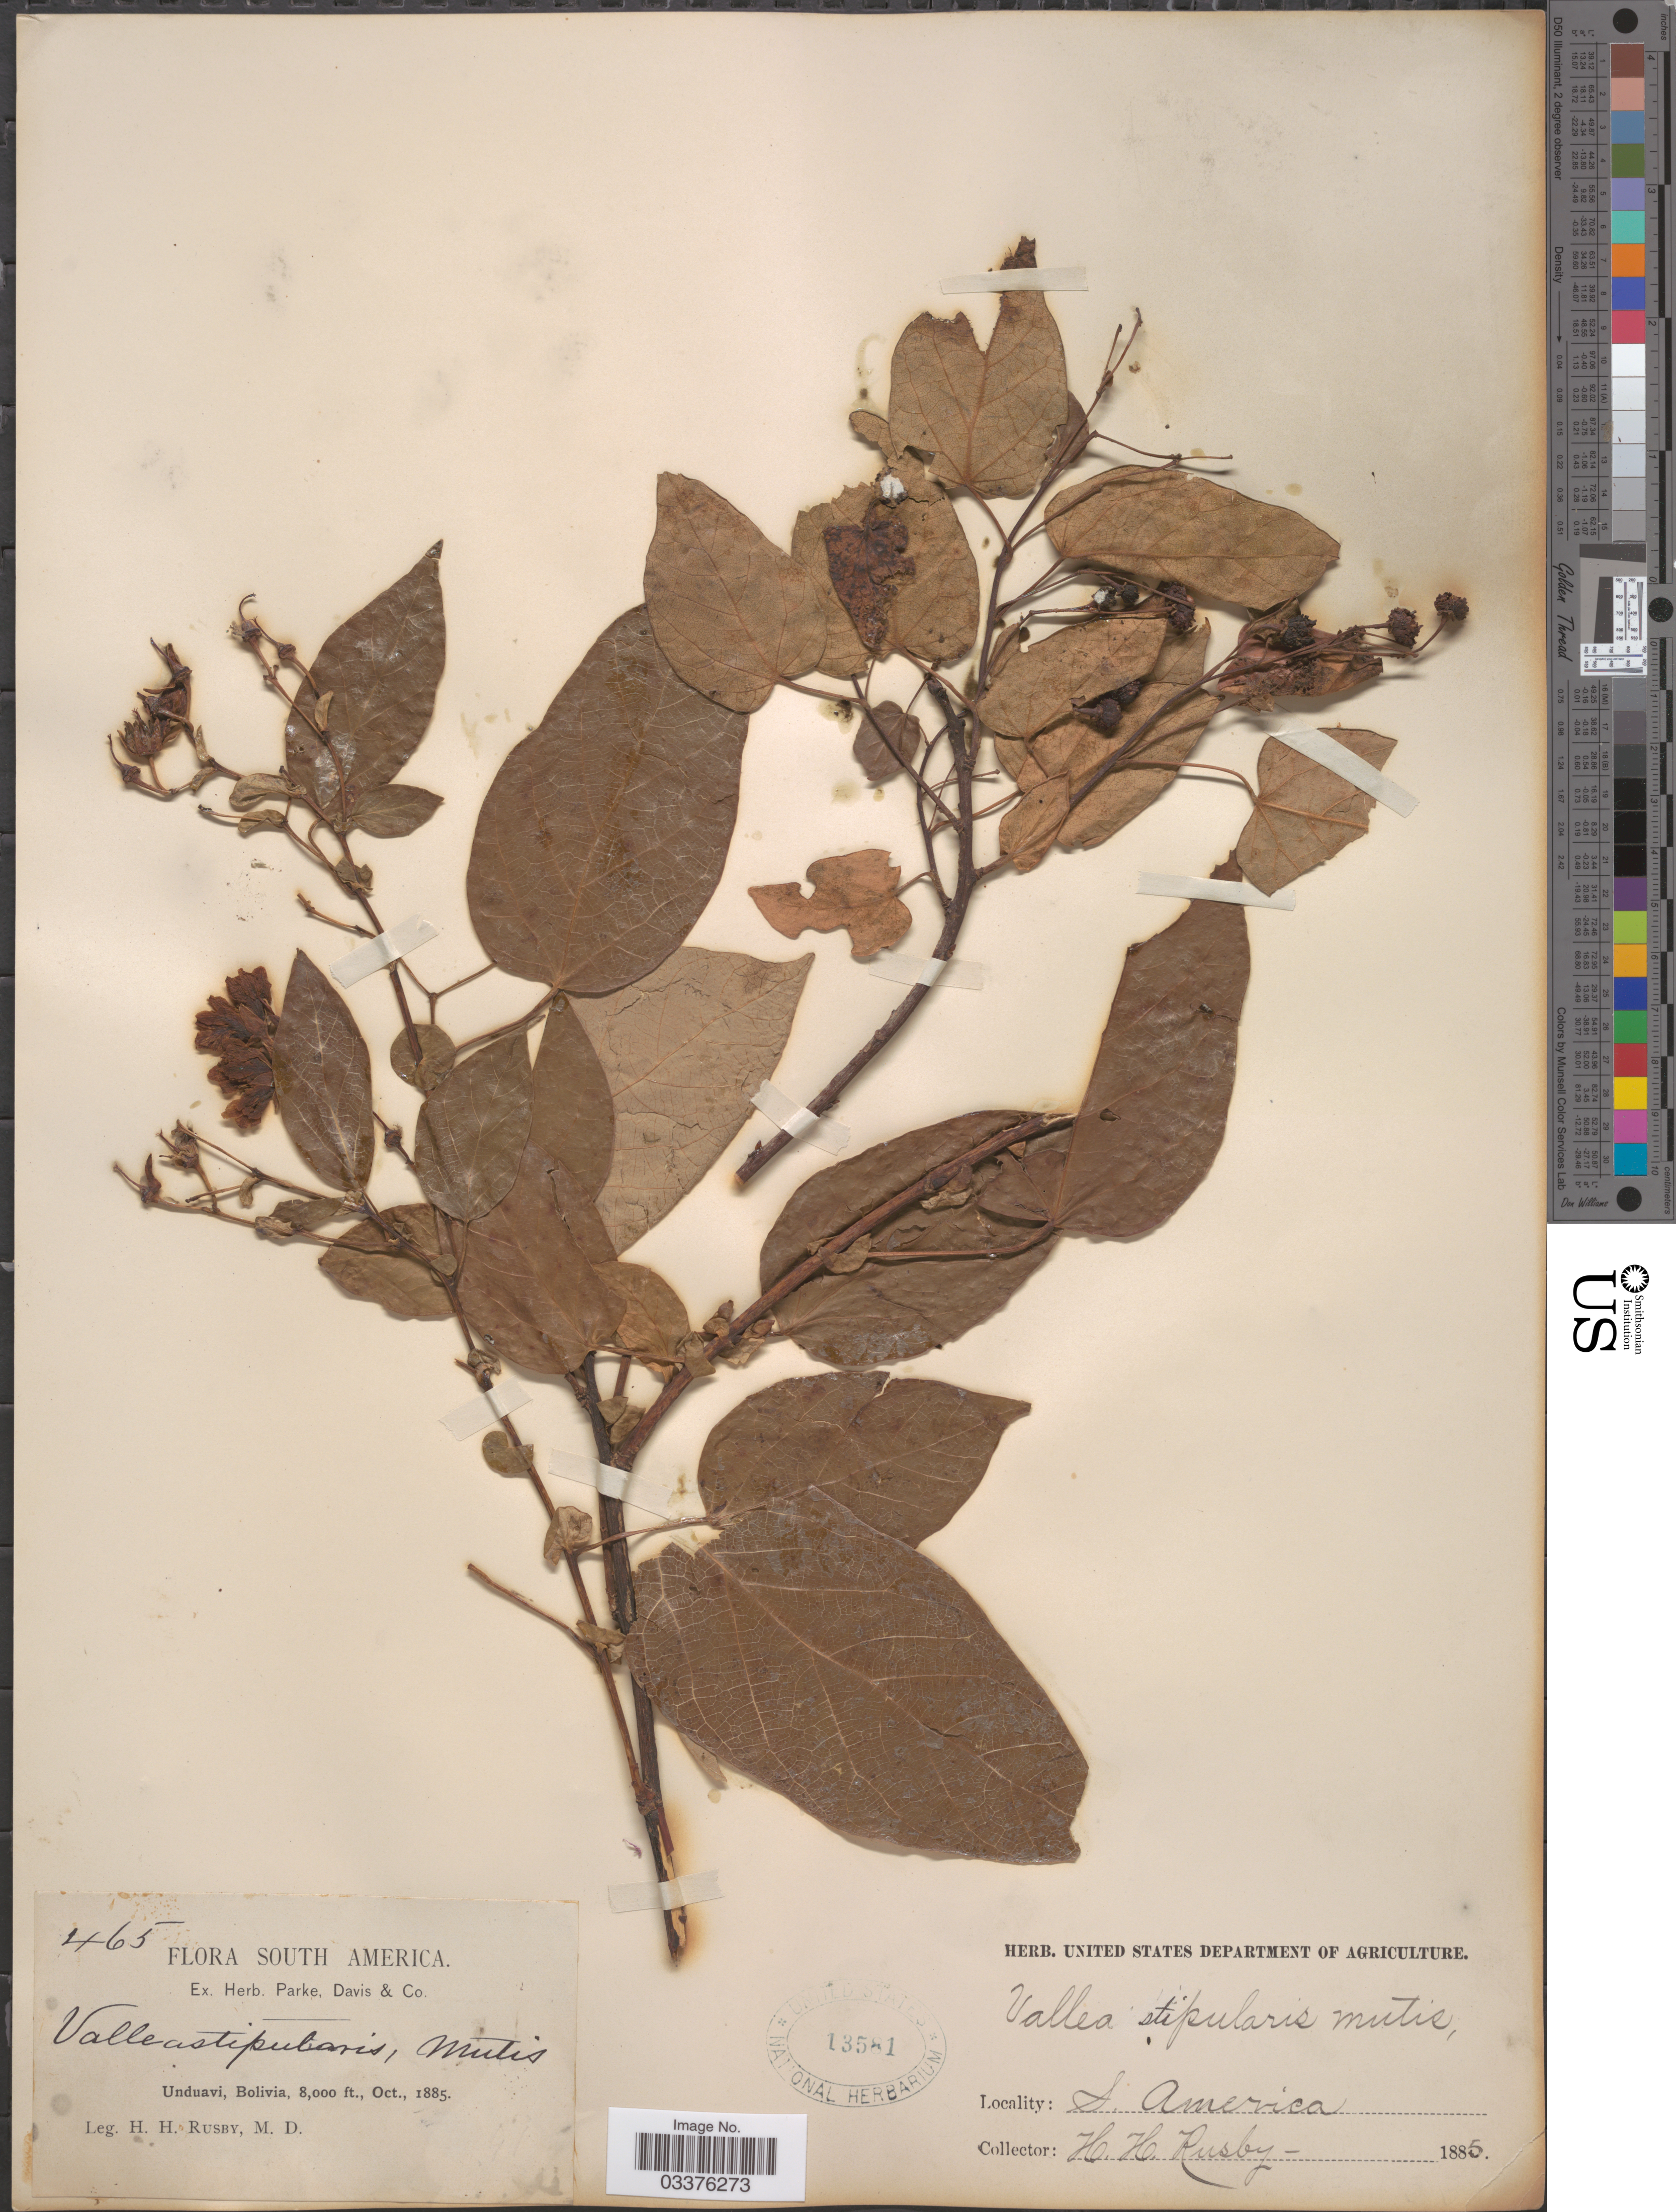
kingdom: Plantae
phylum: Tracheophyta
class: Magnoliopsida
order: Oxalidales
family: Elaeocarpaceae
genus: Vallea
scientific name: Vallea stipularis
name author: L. f.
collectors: H. H. Rusby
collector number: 465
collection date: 1885-10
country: Bolivia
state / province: La Paz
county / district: Nor Yungas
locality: Unduavi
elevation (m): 2438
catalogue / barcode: US 13581